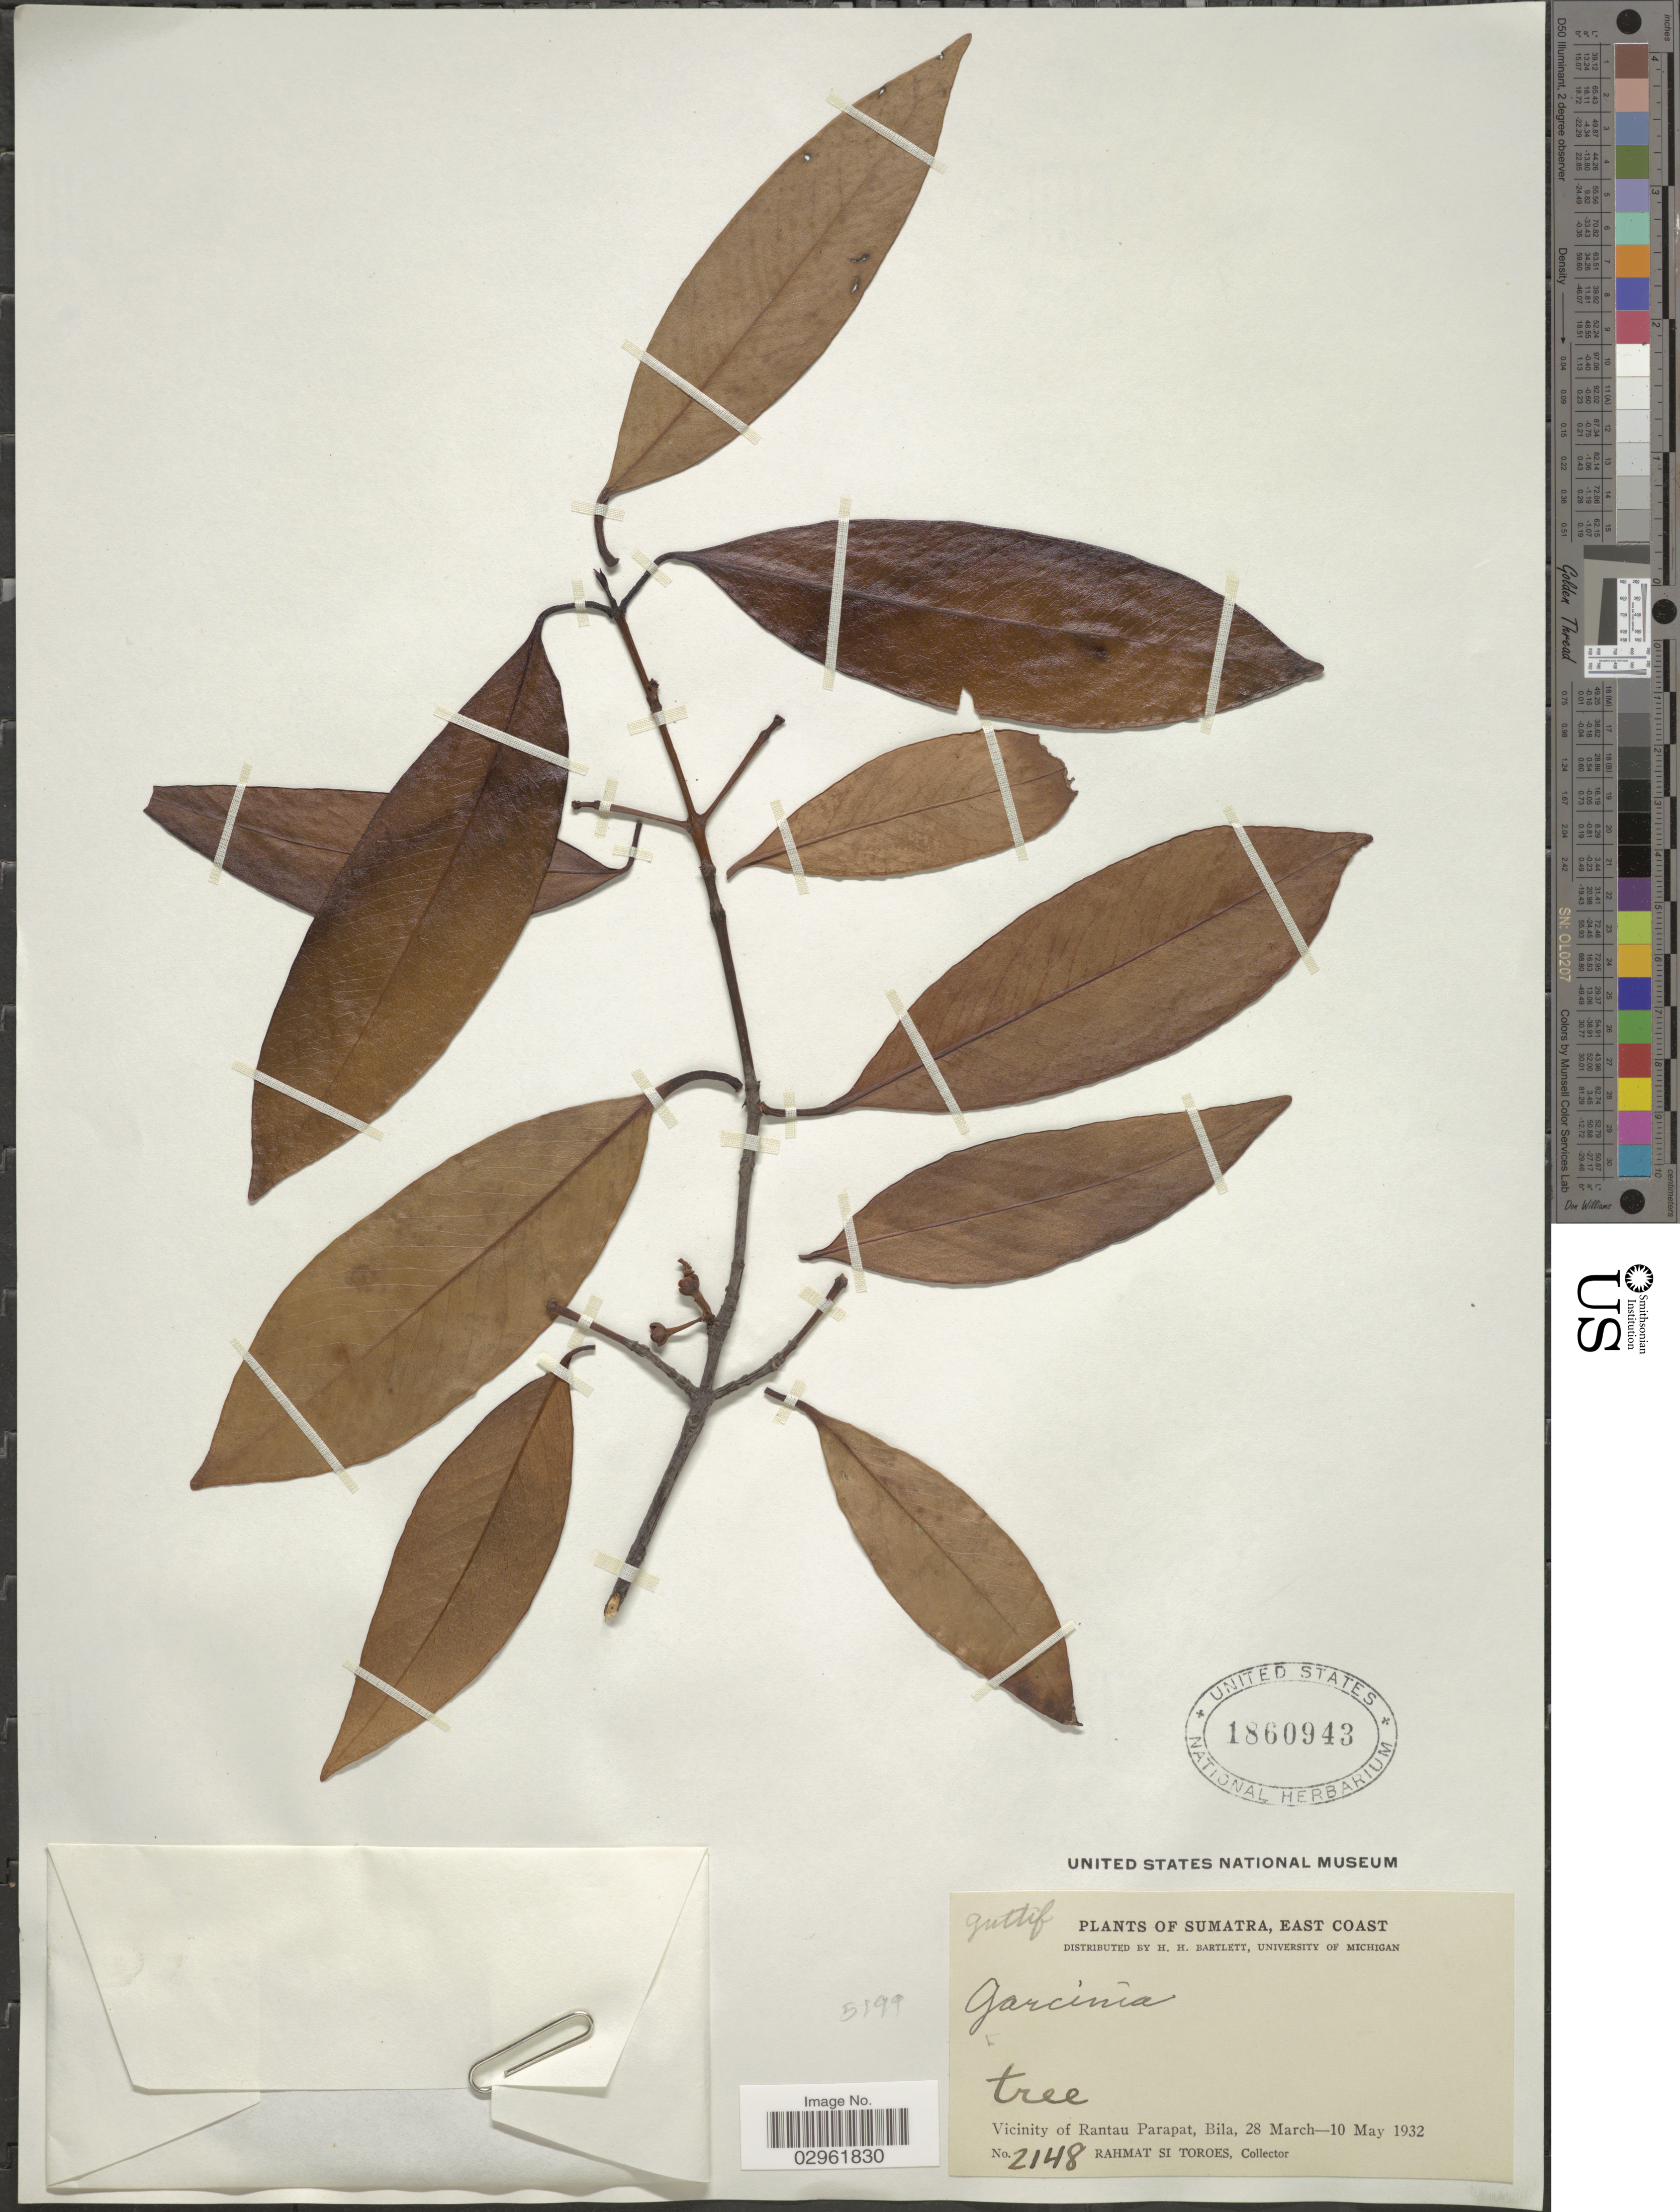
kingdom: Plantae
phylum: Tracheophyta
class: Magnoliopsida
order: Malpighiales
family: Clusiaceae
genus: Garcinia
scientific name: Garcinia sp.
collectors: Rahmat Si Boeea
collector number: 2148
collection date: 1932-03-28/1932-05-10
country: Indonesia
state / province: Sumatra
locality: East Coast, Vicinity of Rantau Parapat, Bila.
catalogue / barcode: US 1860943